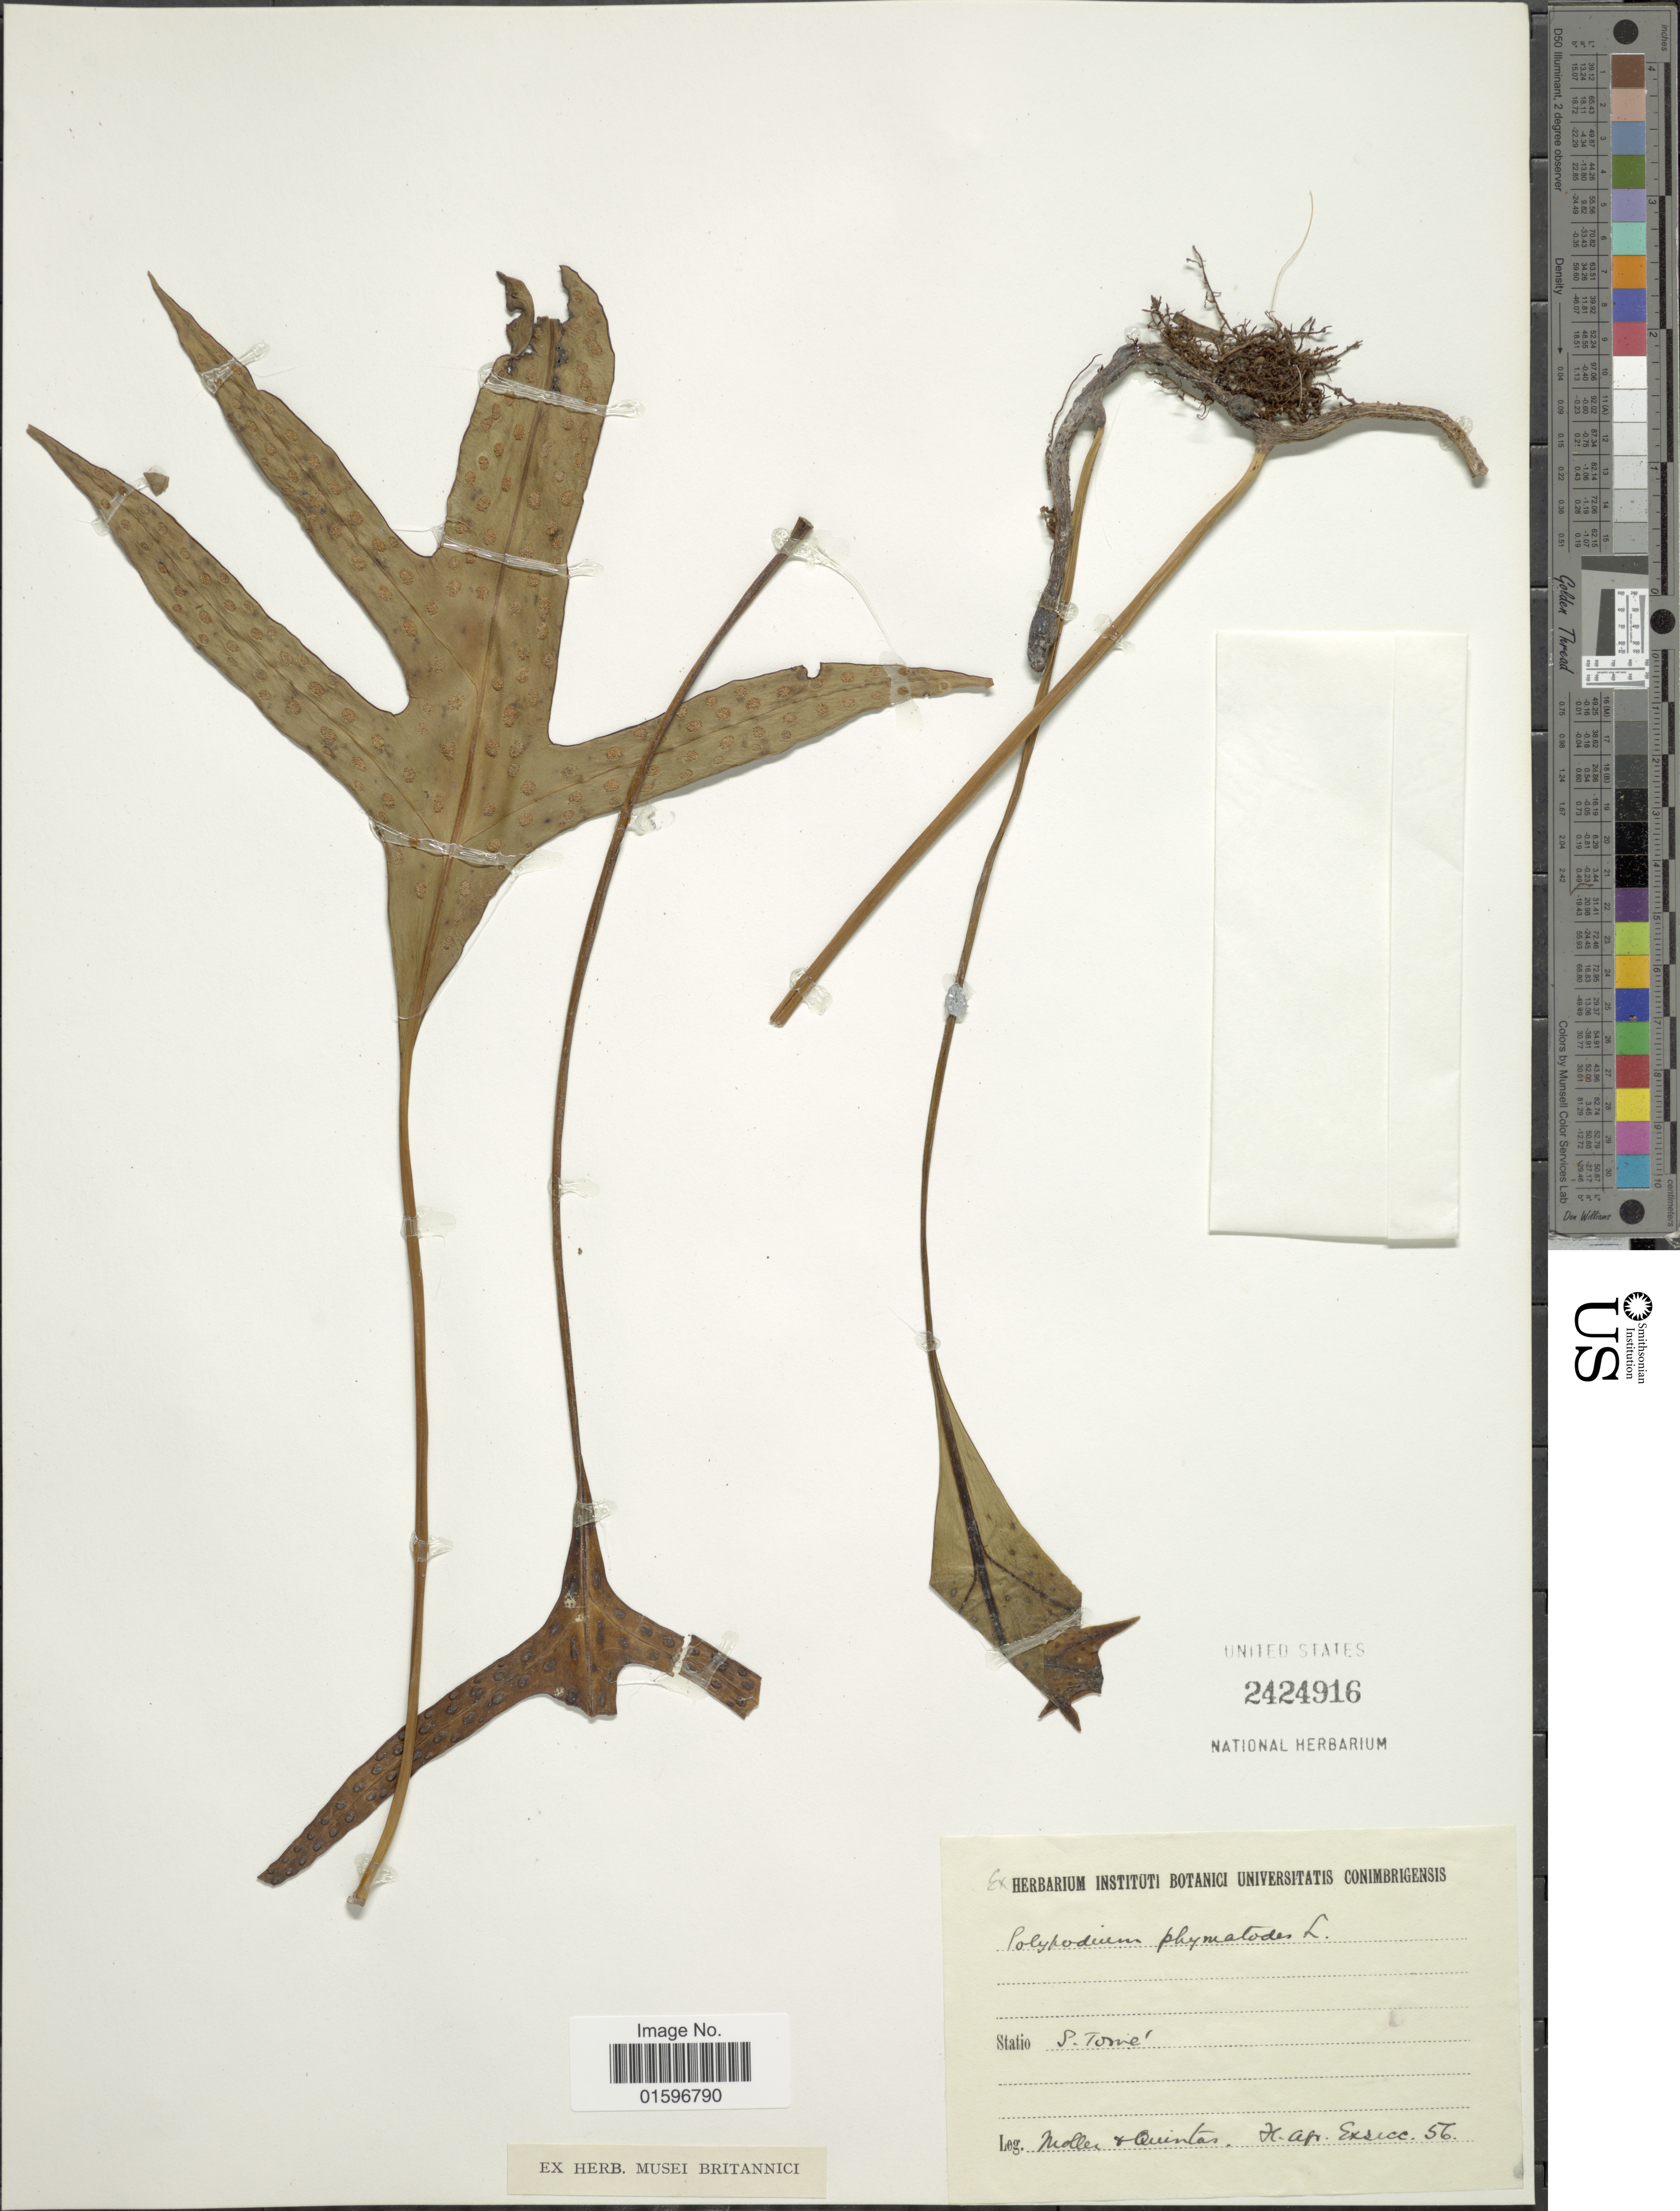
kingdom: Plantae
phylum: Tracheophyta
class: Polypodiopsida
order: Polypodiales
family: Polypodiaceae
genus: Polypodium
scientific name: Polypodium scolopendria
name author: Burm. f.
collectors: -. Moller & P. Quintas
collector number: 56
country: São Tomé and Principe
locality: S. Tome [interpreted]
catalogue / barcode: US 2424916